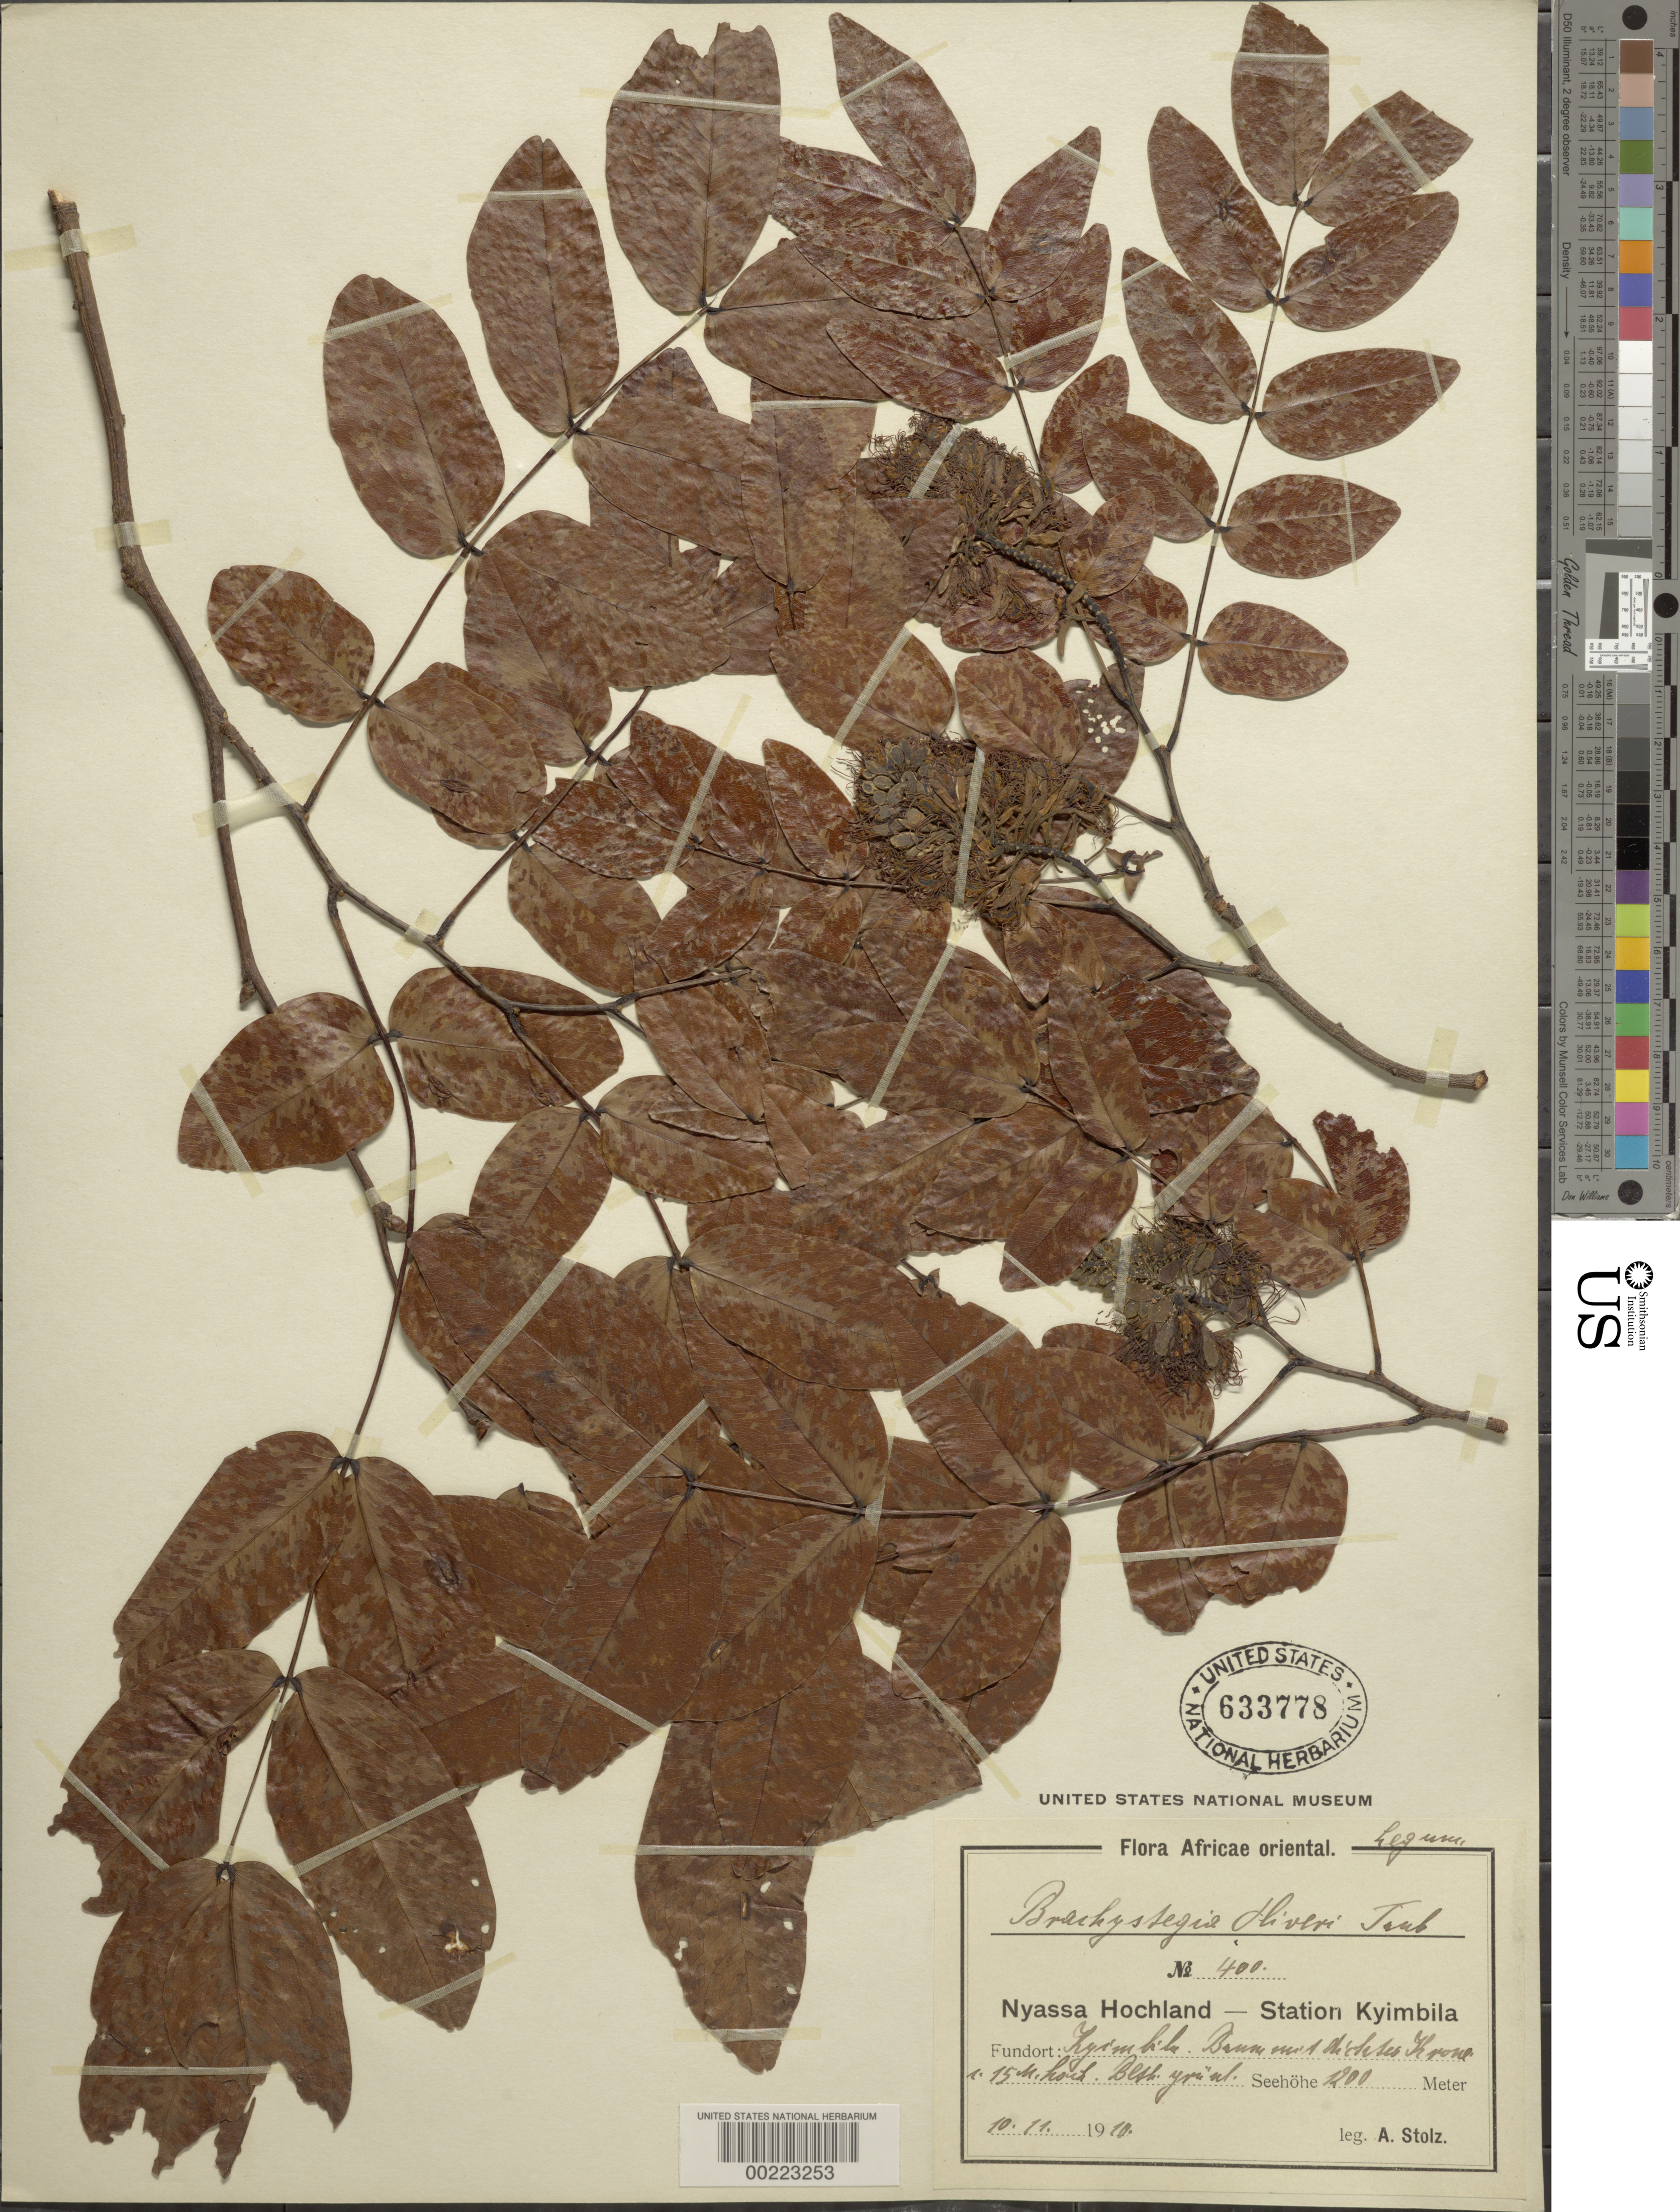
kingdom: Plantae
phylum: Tracheophyta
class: Magnoliopsida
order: Fabales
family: Fabaceae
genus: Brachystegia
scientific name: Brachystegia oliveri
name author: Taub.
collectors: A. Stolz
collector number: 400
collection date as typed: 11 Oct 1910 or 10 Nov 1910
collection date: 1910-10-11 or 1910-11-10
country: Tanzania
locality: Niassa, Kyimbila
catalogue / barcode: US 633778